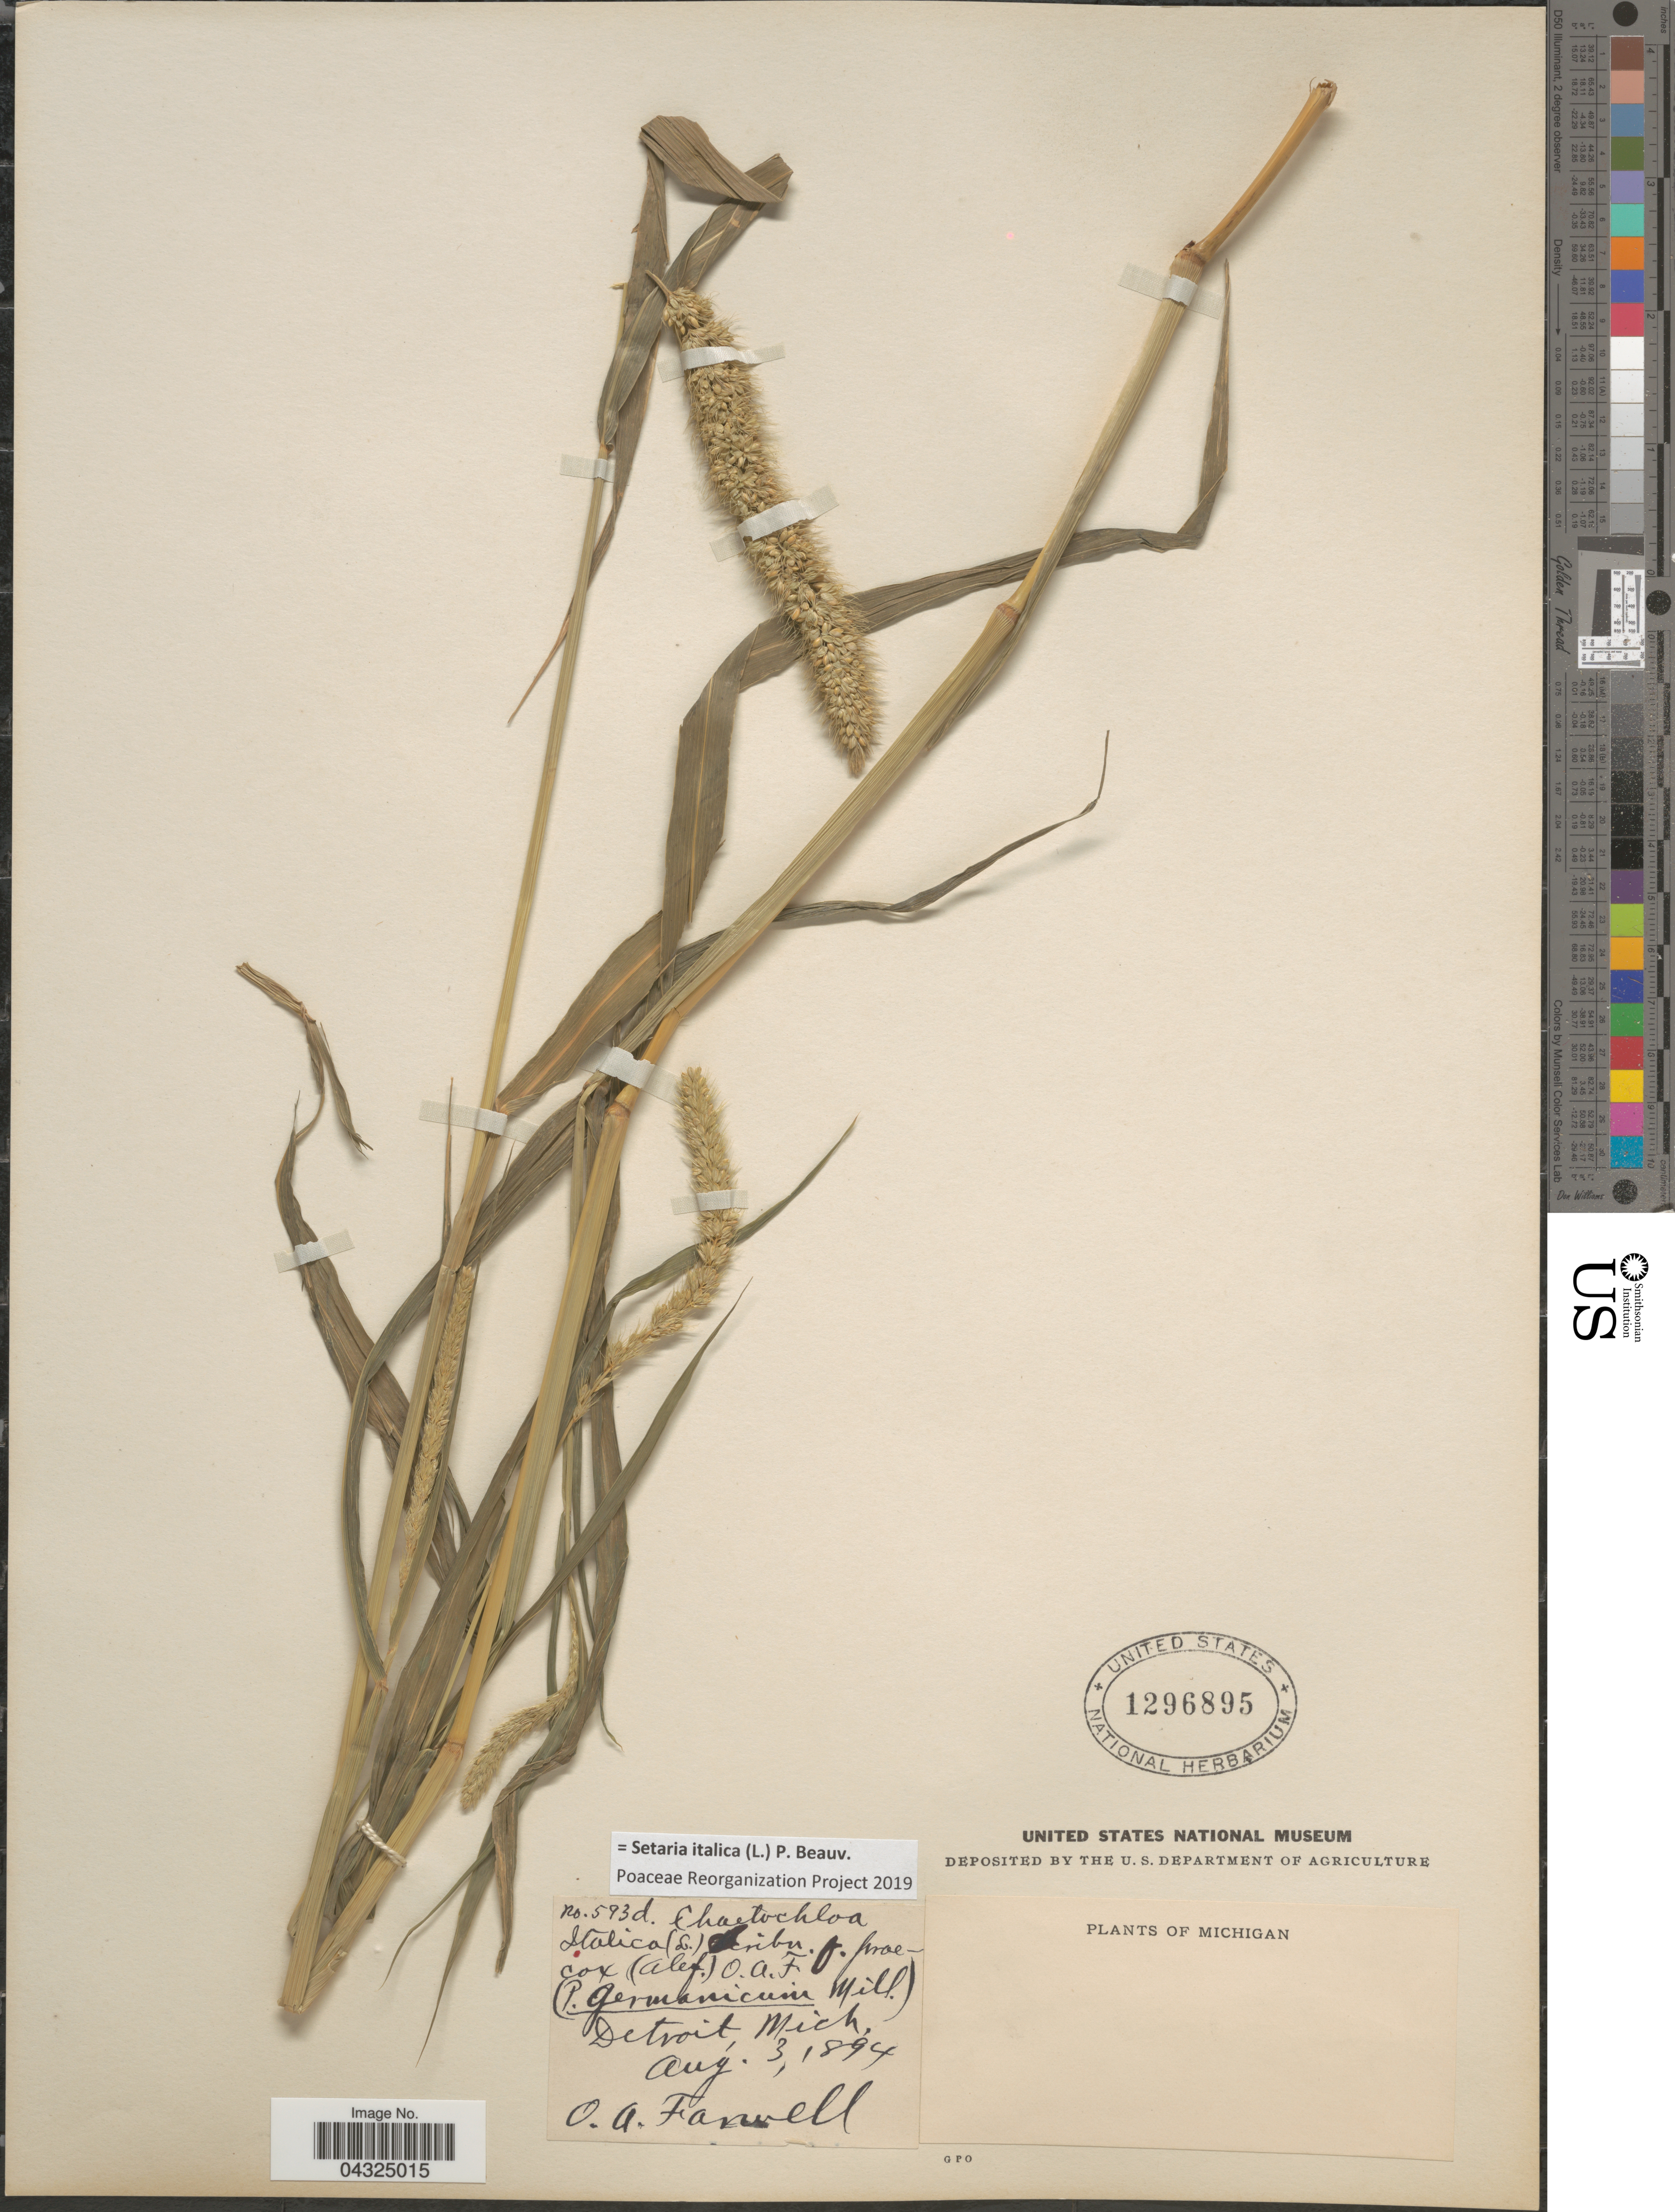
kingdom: Plantae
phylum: Tracheophyta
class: Liliopsida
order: Poales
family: Poaceae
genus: Setaria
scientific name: Setaria italica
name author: (L.) P. Beauv.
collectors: O. Farwell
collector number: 593d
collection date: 1894-08-03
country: United States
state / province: Michigan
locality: Detroit.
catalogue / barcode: US 1296895